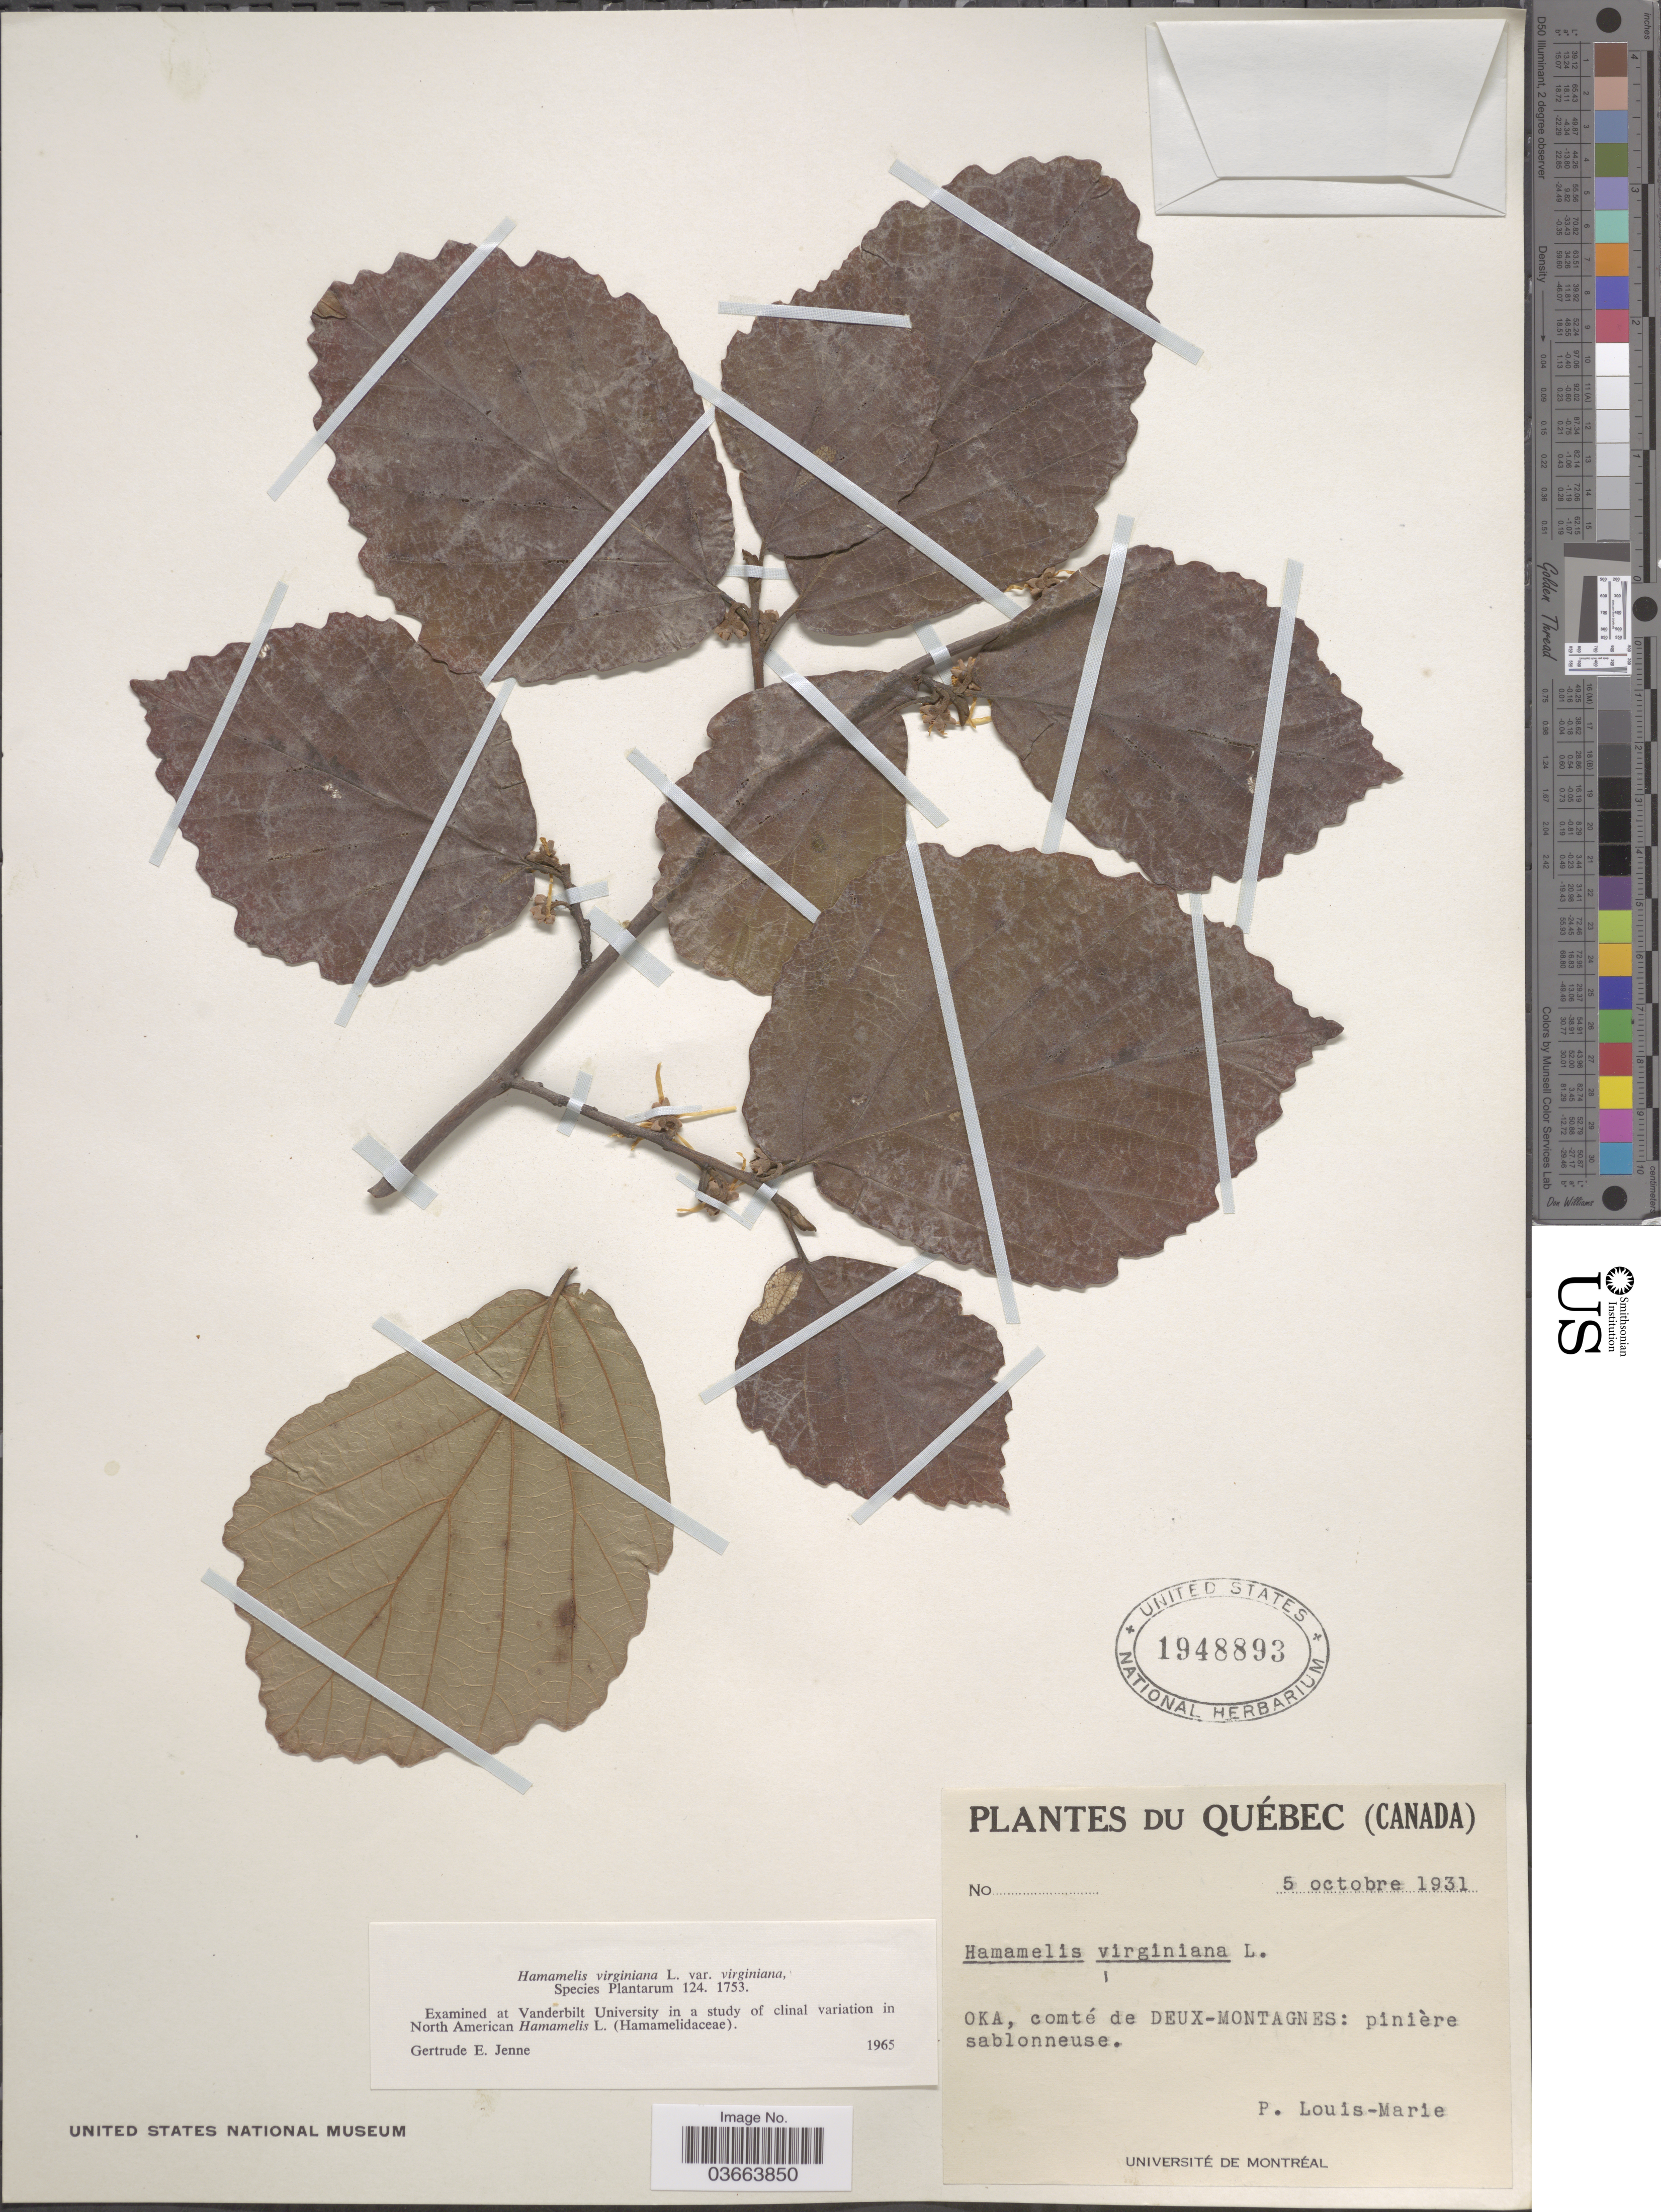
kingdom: Plantae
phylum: Tracheophyta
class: Magnoliopsida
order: Saxifragales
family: Hamamelidaceae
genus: Hamamelis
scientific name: Hamamelis virginiana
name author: L.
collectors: P. Louis-Marie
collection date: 1931-10-05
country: Canada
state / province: Quebec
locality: Oka, comté de Deux-Montagnes.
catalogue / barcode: US 1948893